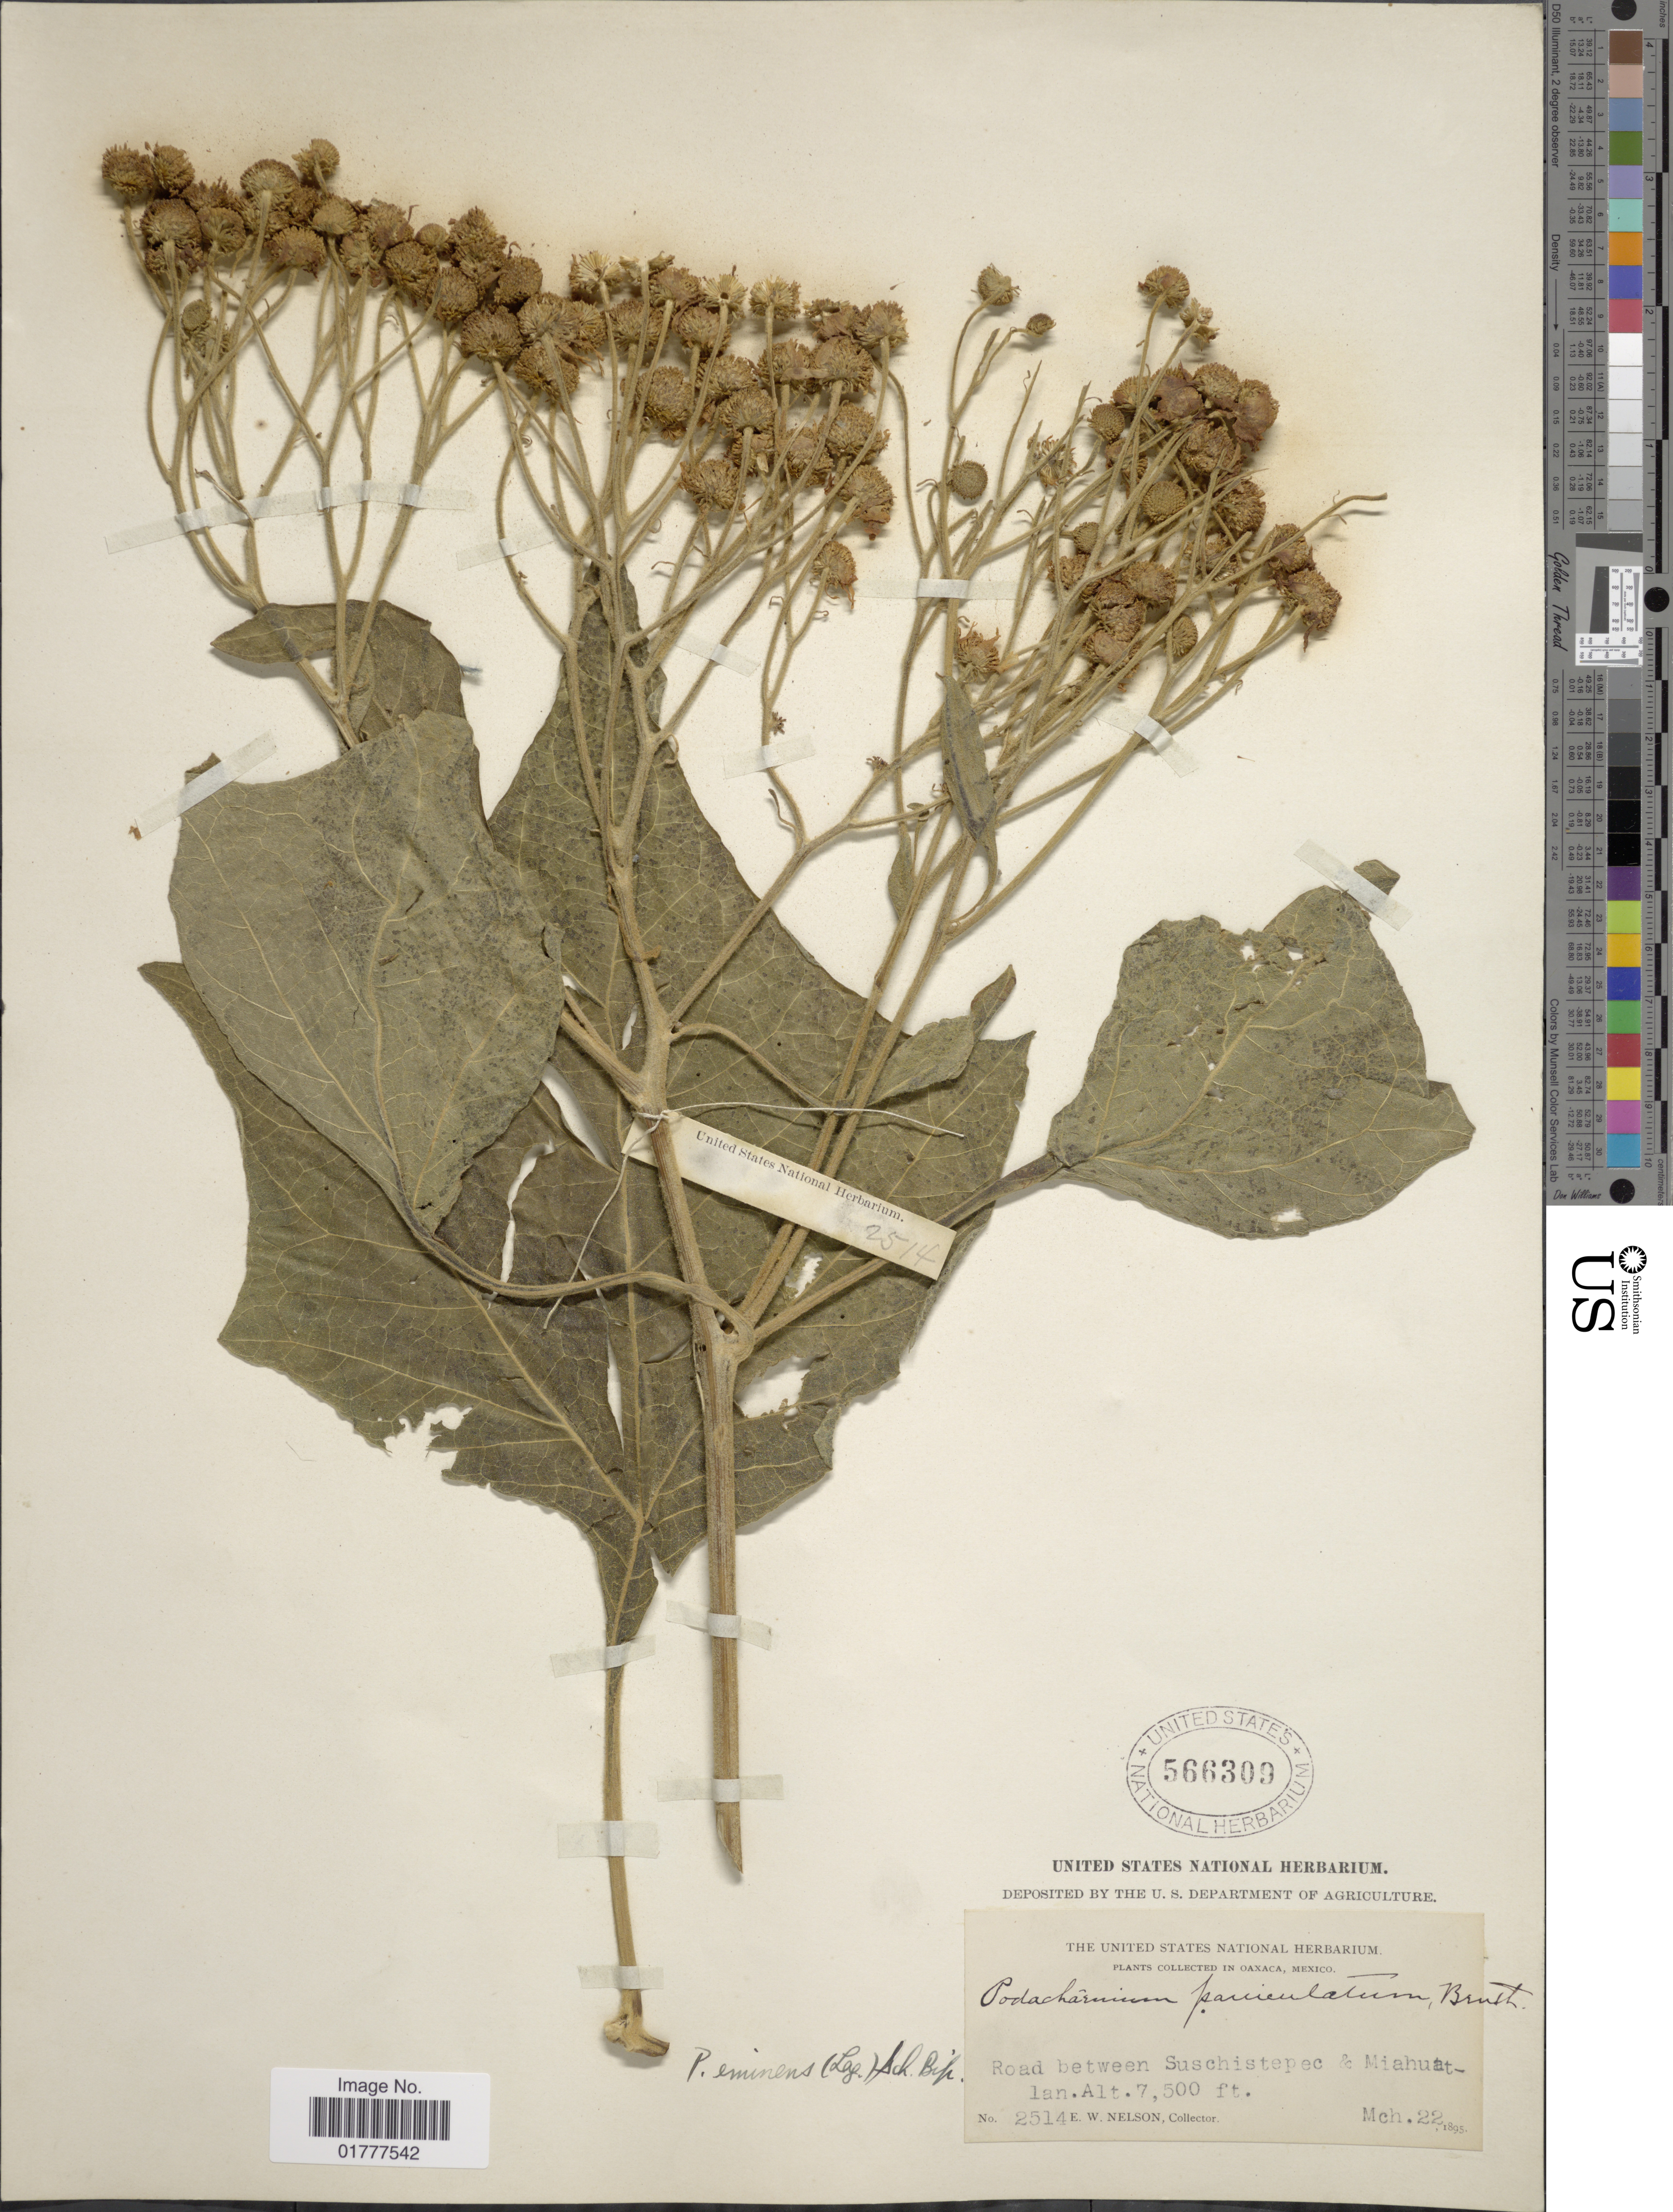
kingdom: Plantae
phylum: Tracheophyta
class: Magnoliopsida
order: Asterales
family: Asteraceae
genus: Podachaenium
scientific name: Podachaenium eminens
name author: (Lag.) Sch. Bip. ex Sch. Bip.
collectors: E. W. Nelson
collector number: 2514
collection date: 1895-03-22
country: Mexico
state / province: Oaxaca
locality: Oaxaca. Road between suchistepec & Miahuatlan.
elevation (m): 2286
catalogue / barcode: US 566309